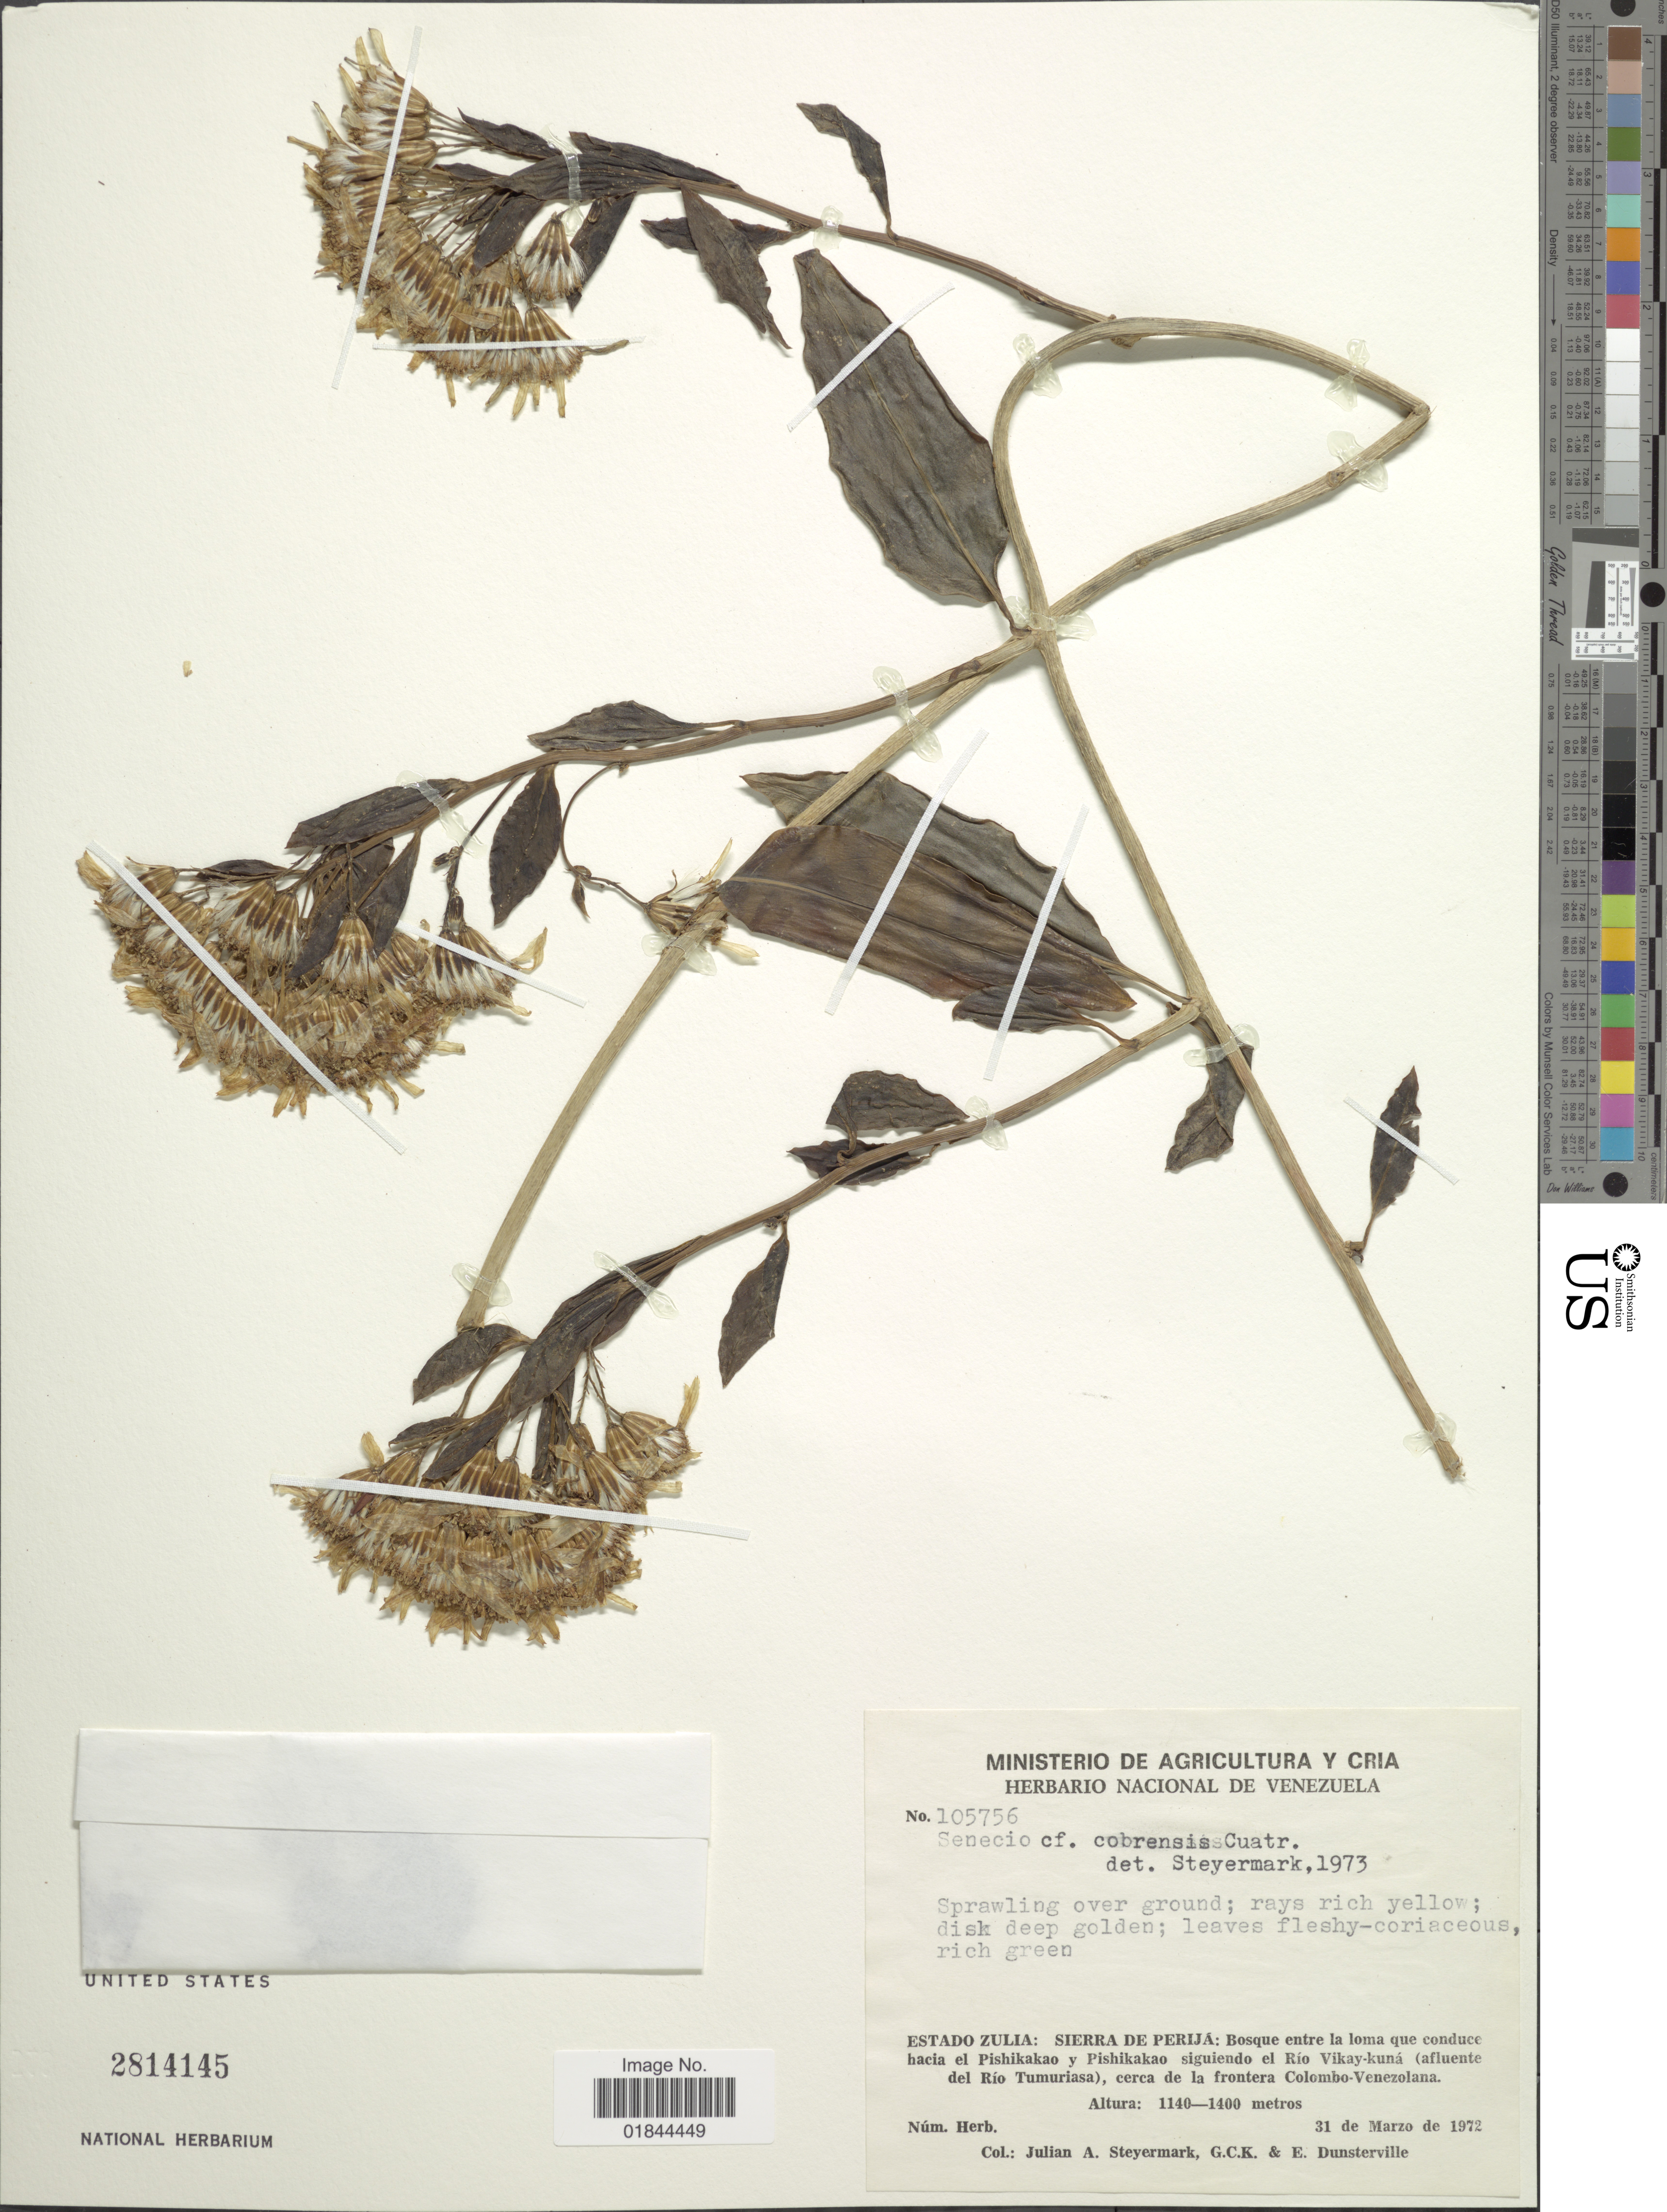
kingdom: Plantae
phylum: Tracheophyta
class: Magnoliopsida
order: Asterales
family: Asteraceae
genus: Pentacalia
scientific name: Pentacalia cobrensis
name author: (Cabrera) Cuatrec.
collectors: J. Steyermark, G. C. K. Dunsterville & E. Dunsterville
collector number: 105756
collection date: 1972-03-31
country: Venezuela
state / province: Zulia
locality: Sierra de Perija: Bosque entre la loma que conduce hacia el Pishikakao y Pishikakao el Río Vikay-kuná(afluente del Río Tumuriasa), cerca de la frontera Colombo-Venozolana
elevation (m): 1140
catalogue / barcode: US 2814145